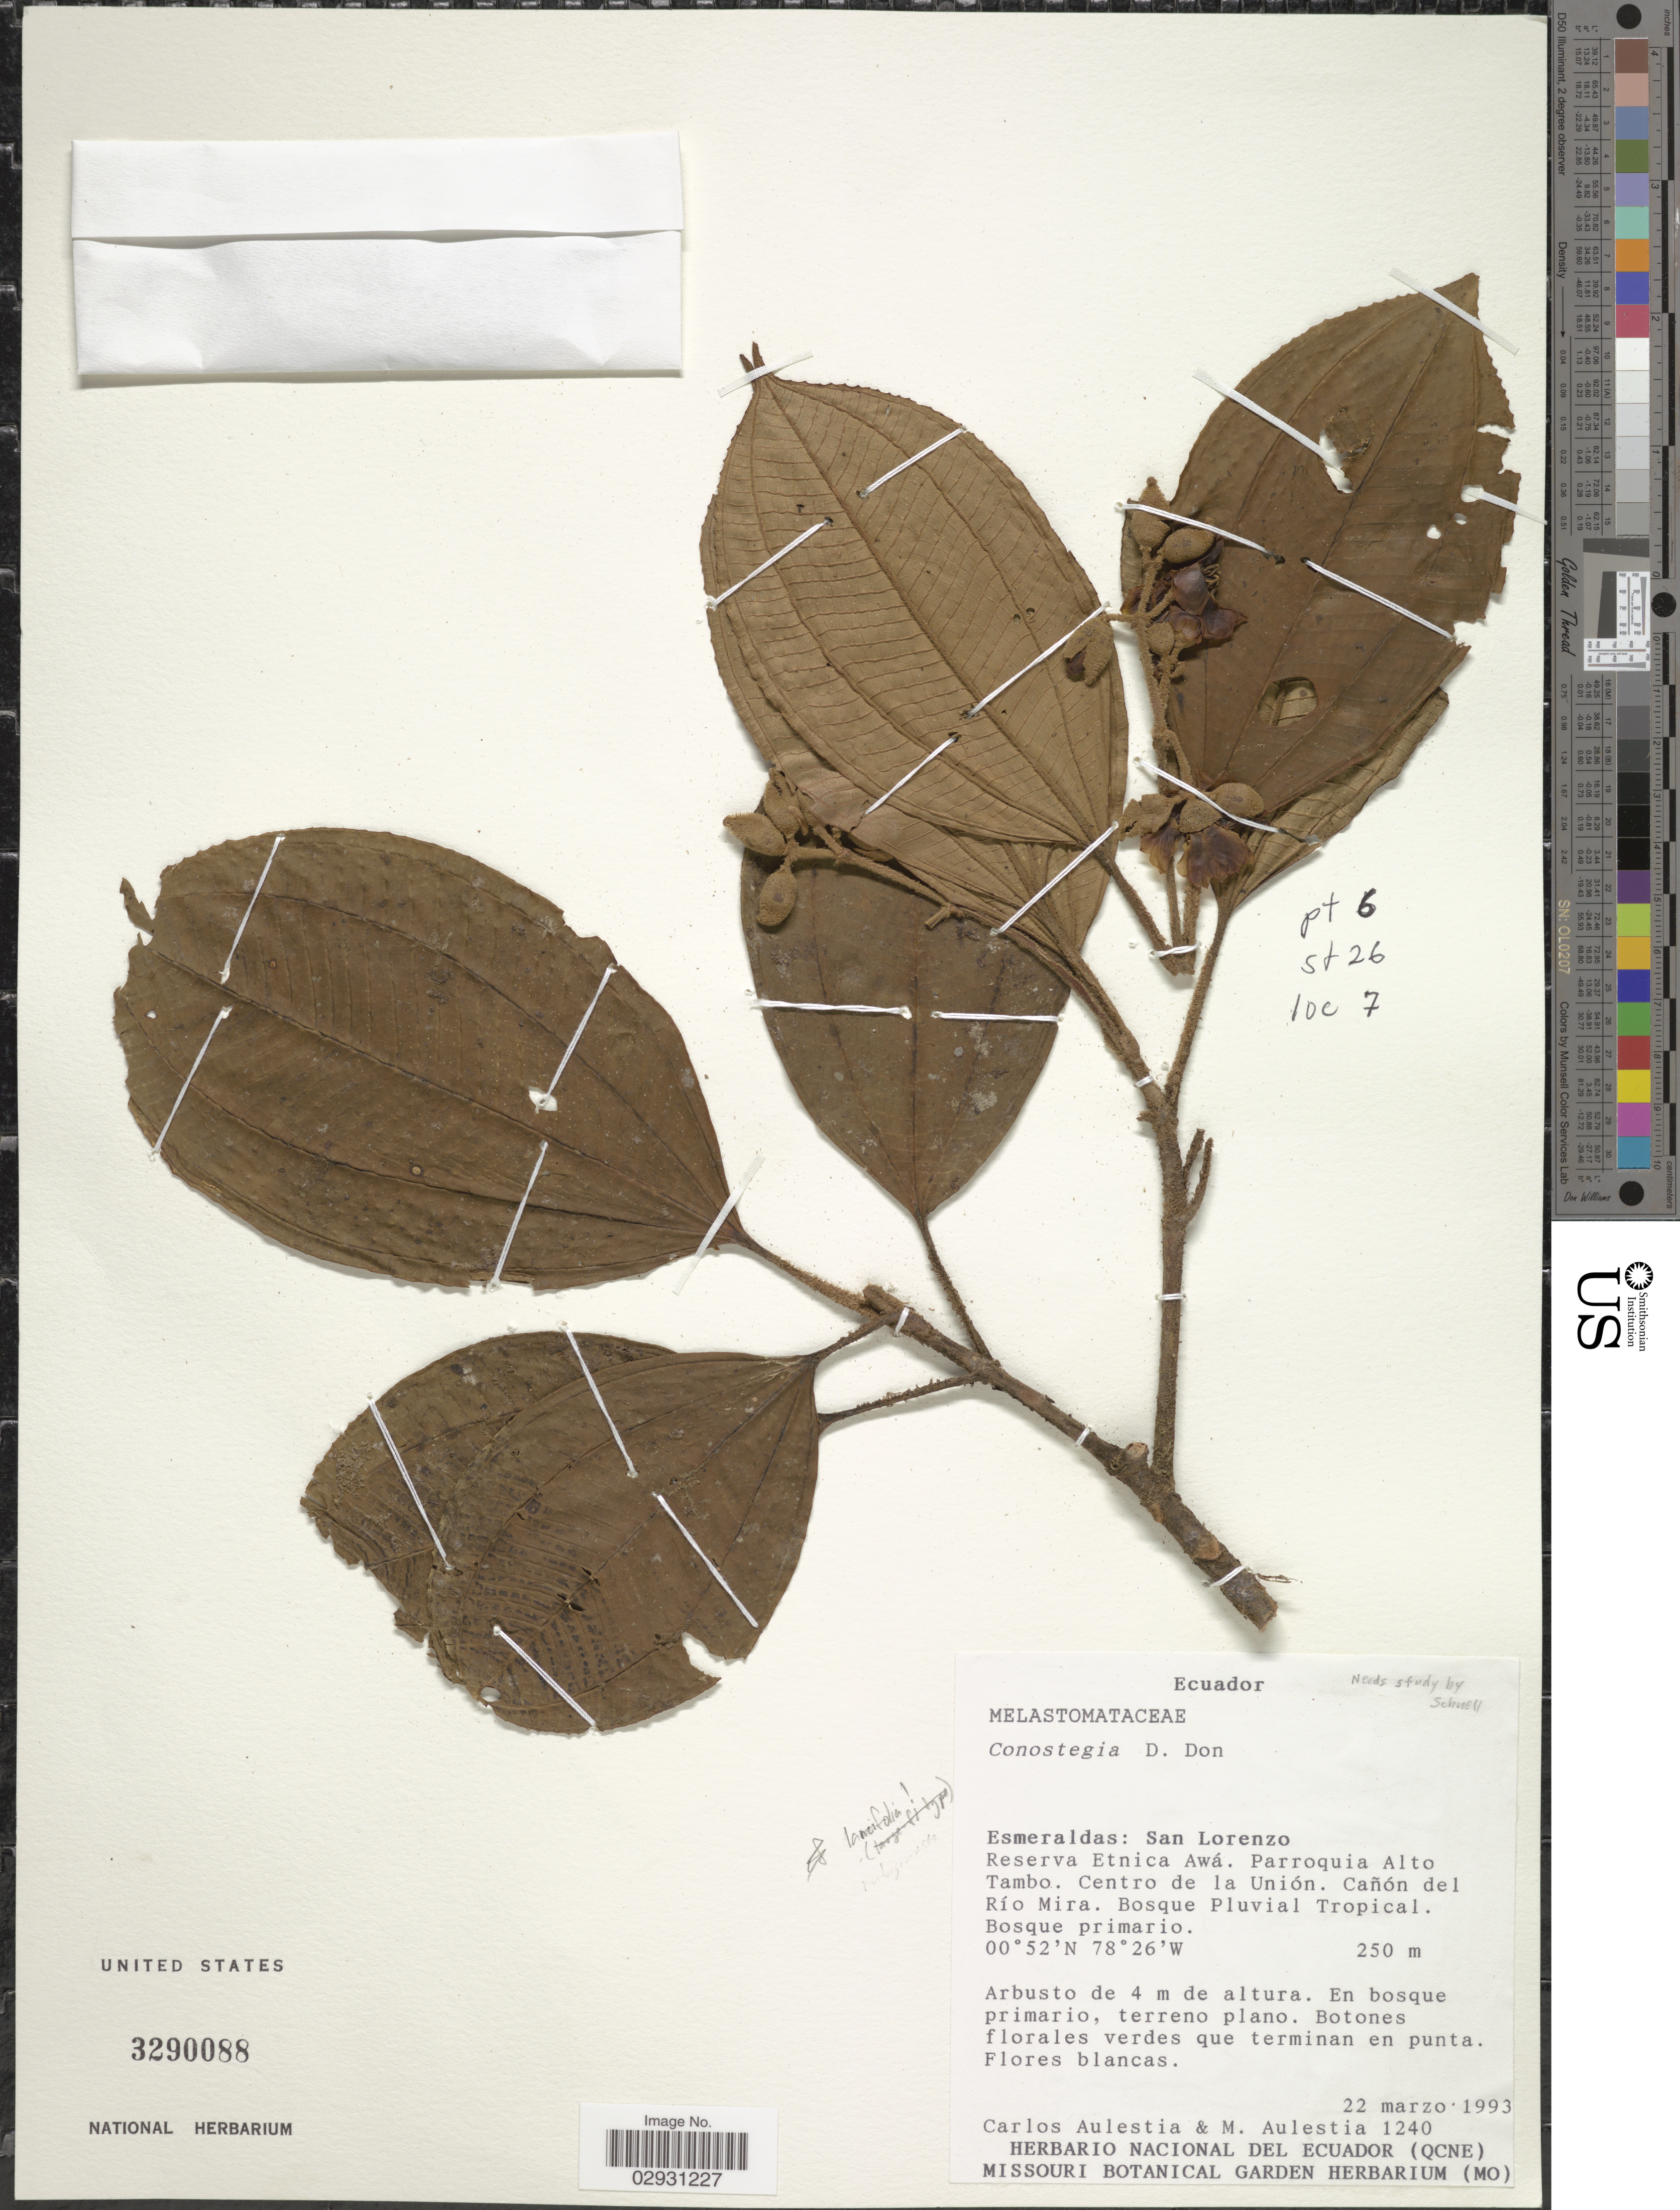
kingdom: Plantae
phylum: Tracheophyta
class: Magnoliopsida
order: Myrtales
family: Melastomataceae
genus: Conostegia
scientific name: Conostegia centronioides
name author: Markgr.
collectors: C. Aulestia & M. Aulestia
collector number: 1240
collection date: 1993-03-22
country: Ecuador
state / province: Esmeraldas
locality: San Lorenzo. Reserva Etnica Awá. Parroquia Alto Tambo. Centro de la Unión. Cañon del Río Mira.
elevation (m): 250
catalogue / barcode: US 3290088